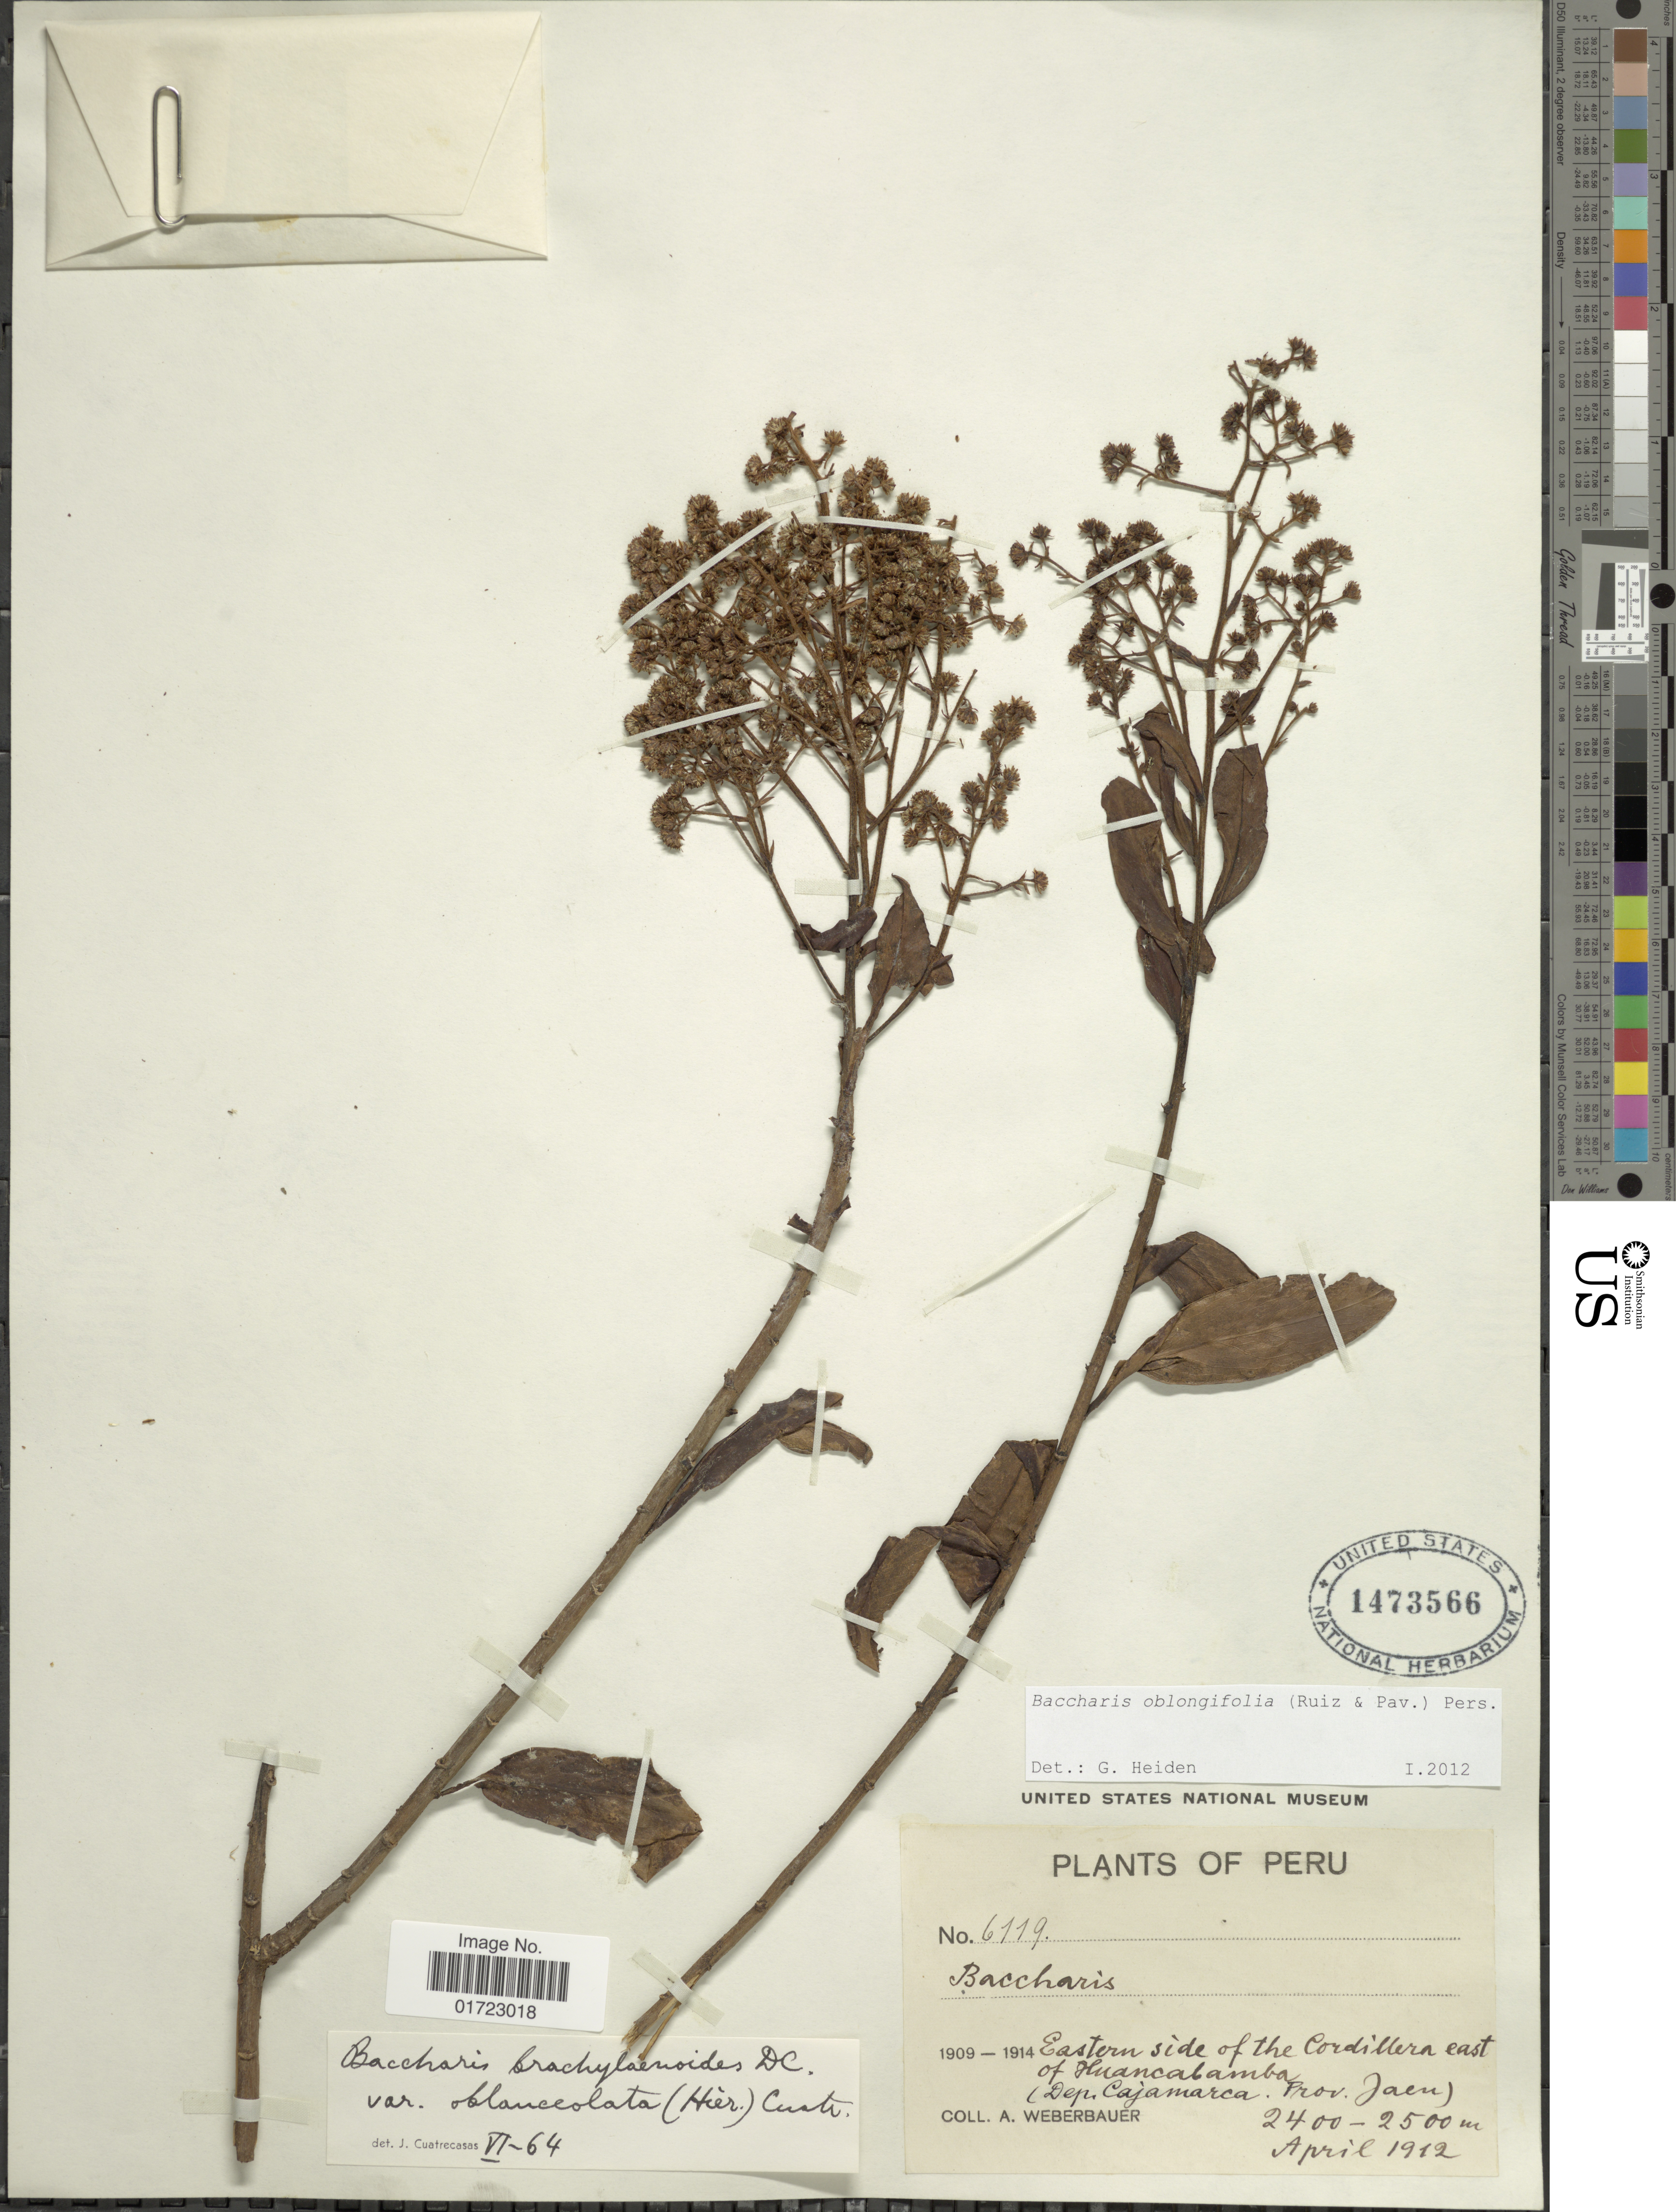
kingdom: Plantae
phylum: Tracheophyta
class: Magnoliopsida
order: Asterales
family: Asteraceae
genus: Baccharis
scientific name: Baccharis oblongifolia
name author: (Ruiz & Pav.) Pers.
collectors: A. Weberbauer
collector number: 6119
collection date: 1912-04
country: Peru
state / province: Cajamarca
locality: Eastern side of the Cordillera east of Huancabamba. (Prov. Jaen)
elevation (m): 2400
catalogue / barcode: US 1473566